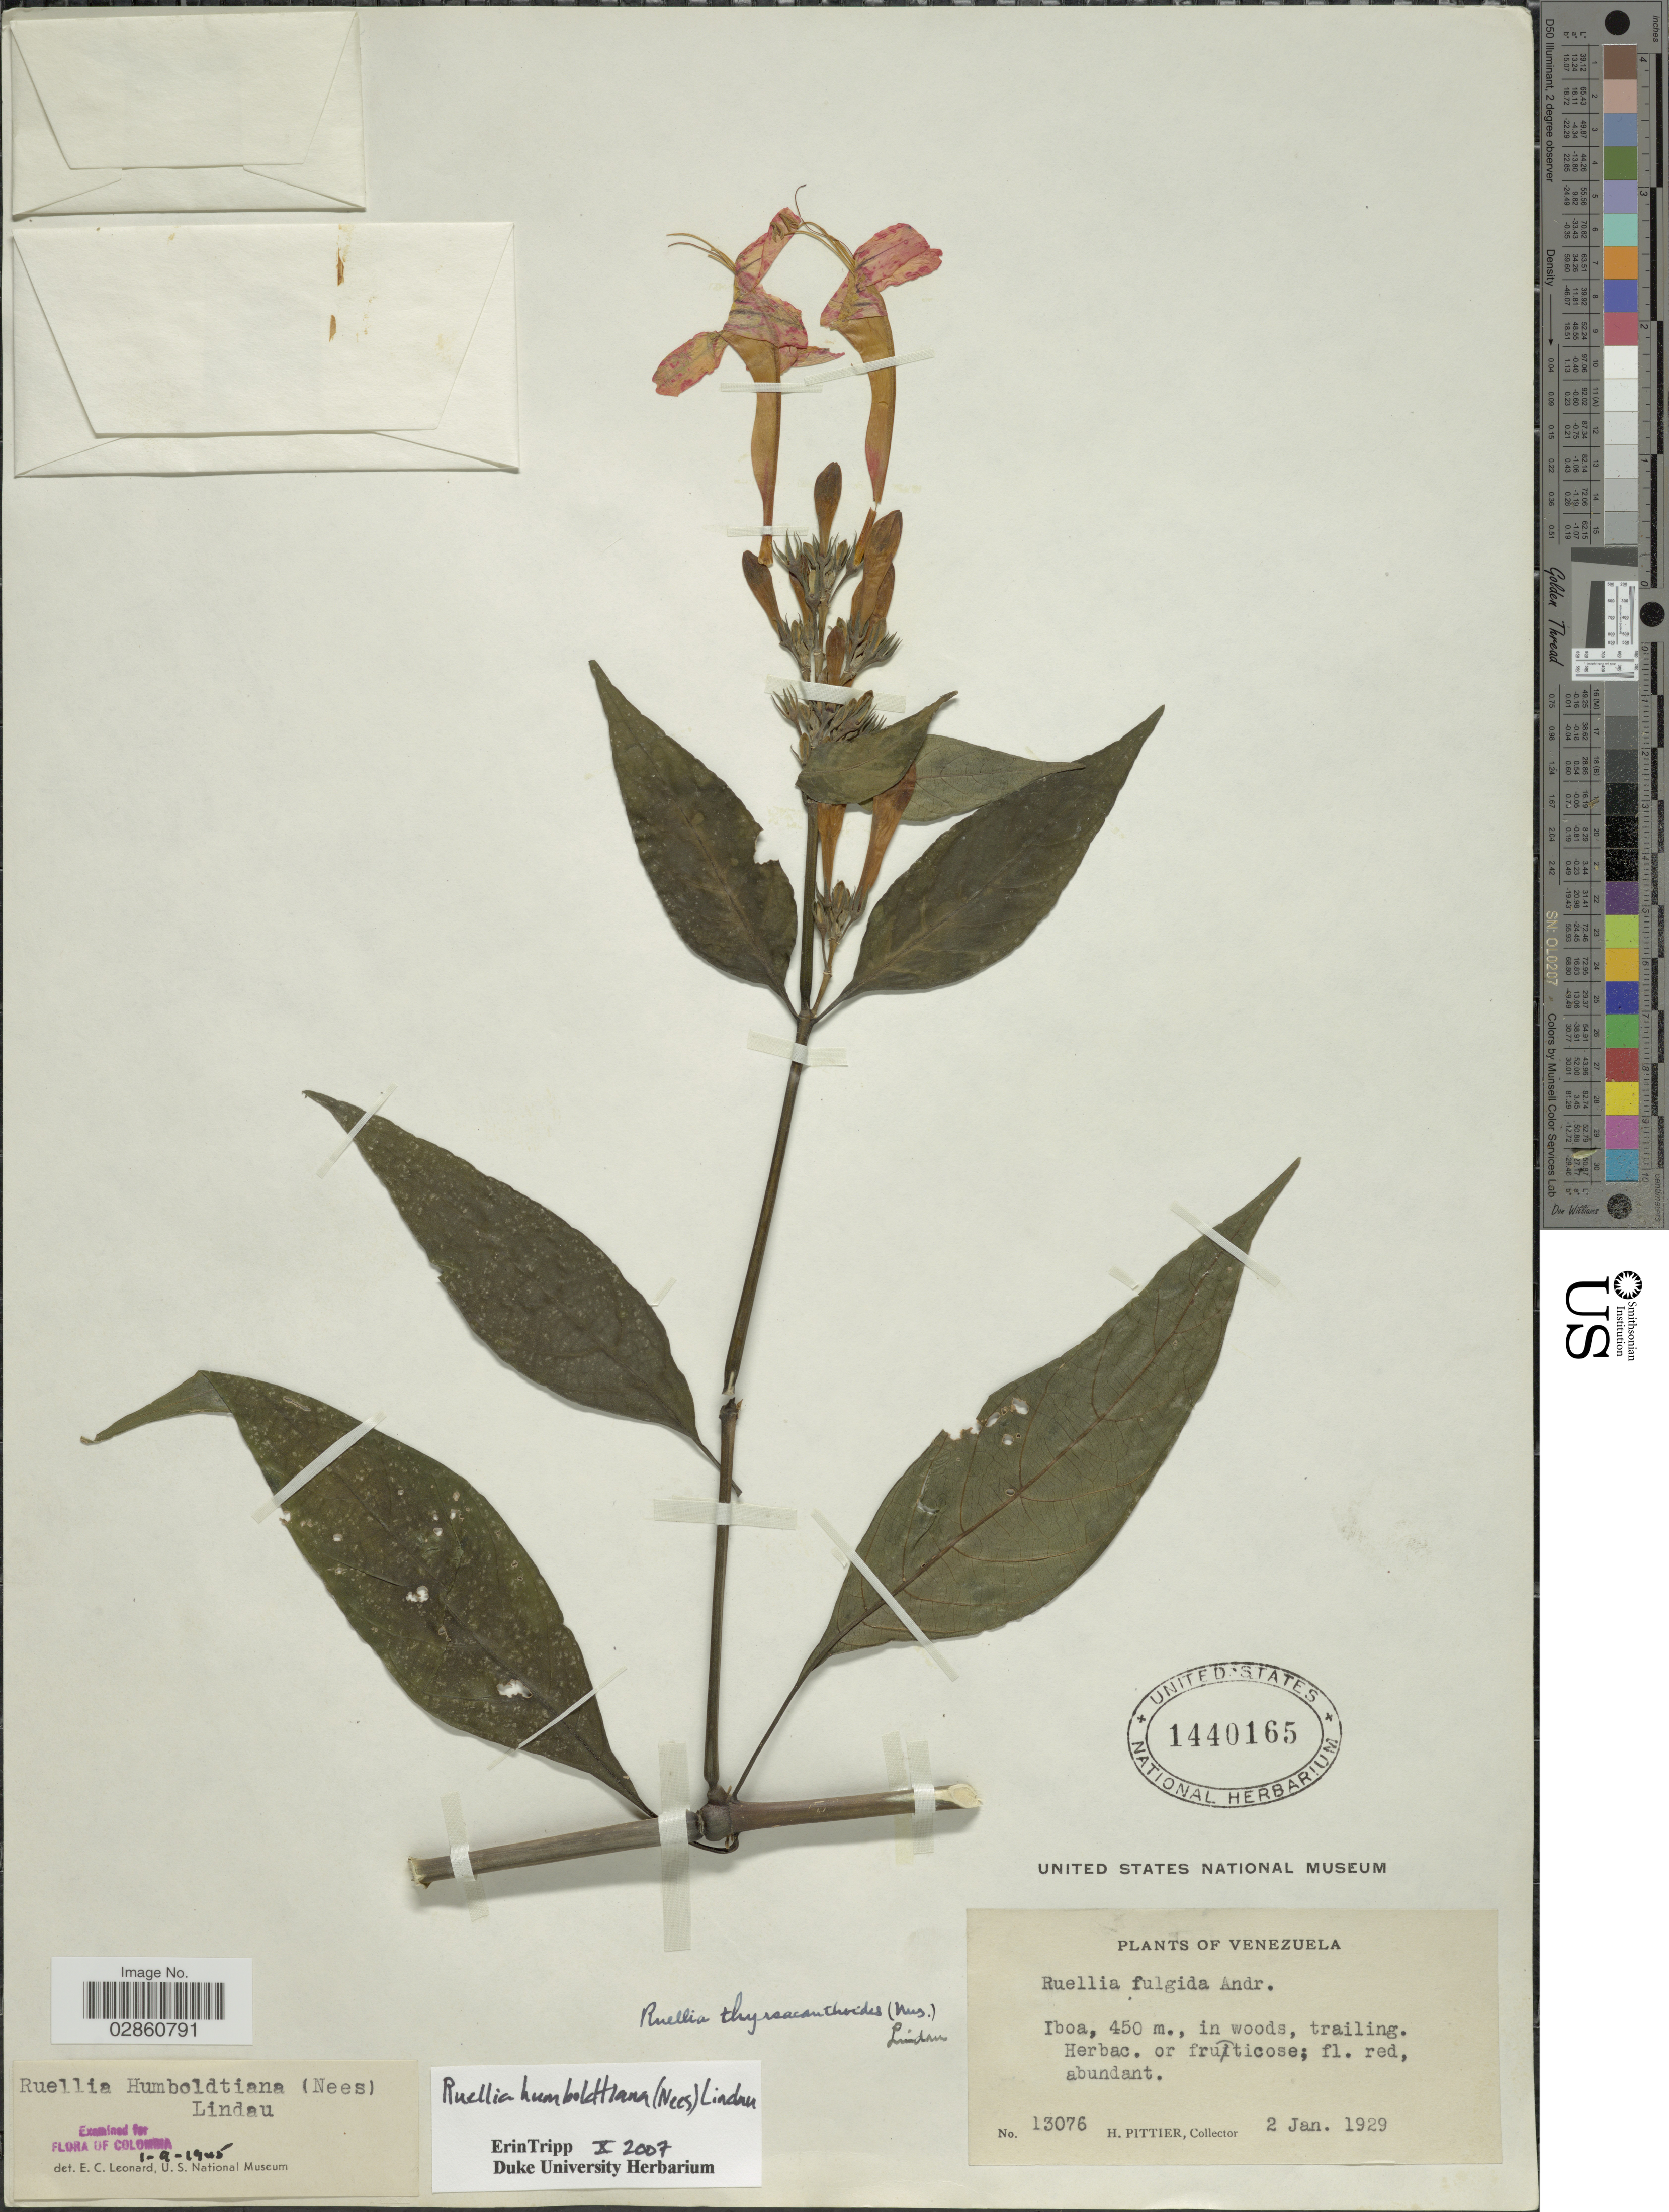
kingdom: Plantae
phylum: Tracheophyta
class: Magnoliopsida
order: Lamiales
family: Acanthaceae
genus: Ruellia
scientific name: Ruellia humboldtiana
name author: (Nees) Lindau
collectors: H. F. Pittier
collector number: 13076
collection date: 1929-01-02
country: Venezuela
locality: Iboa.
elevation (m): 450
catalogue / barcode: US 1440165